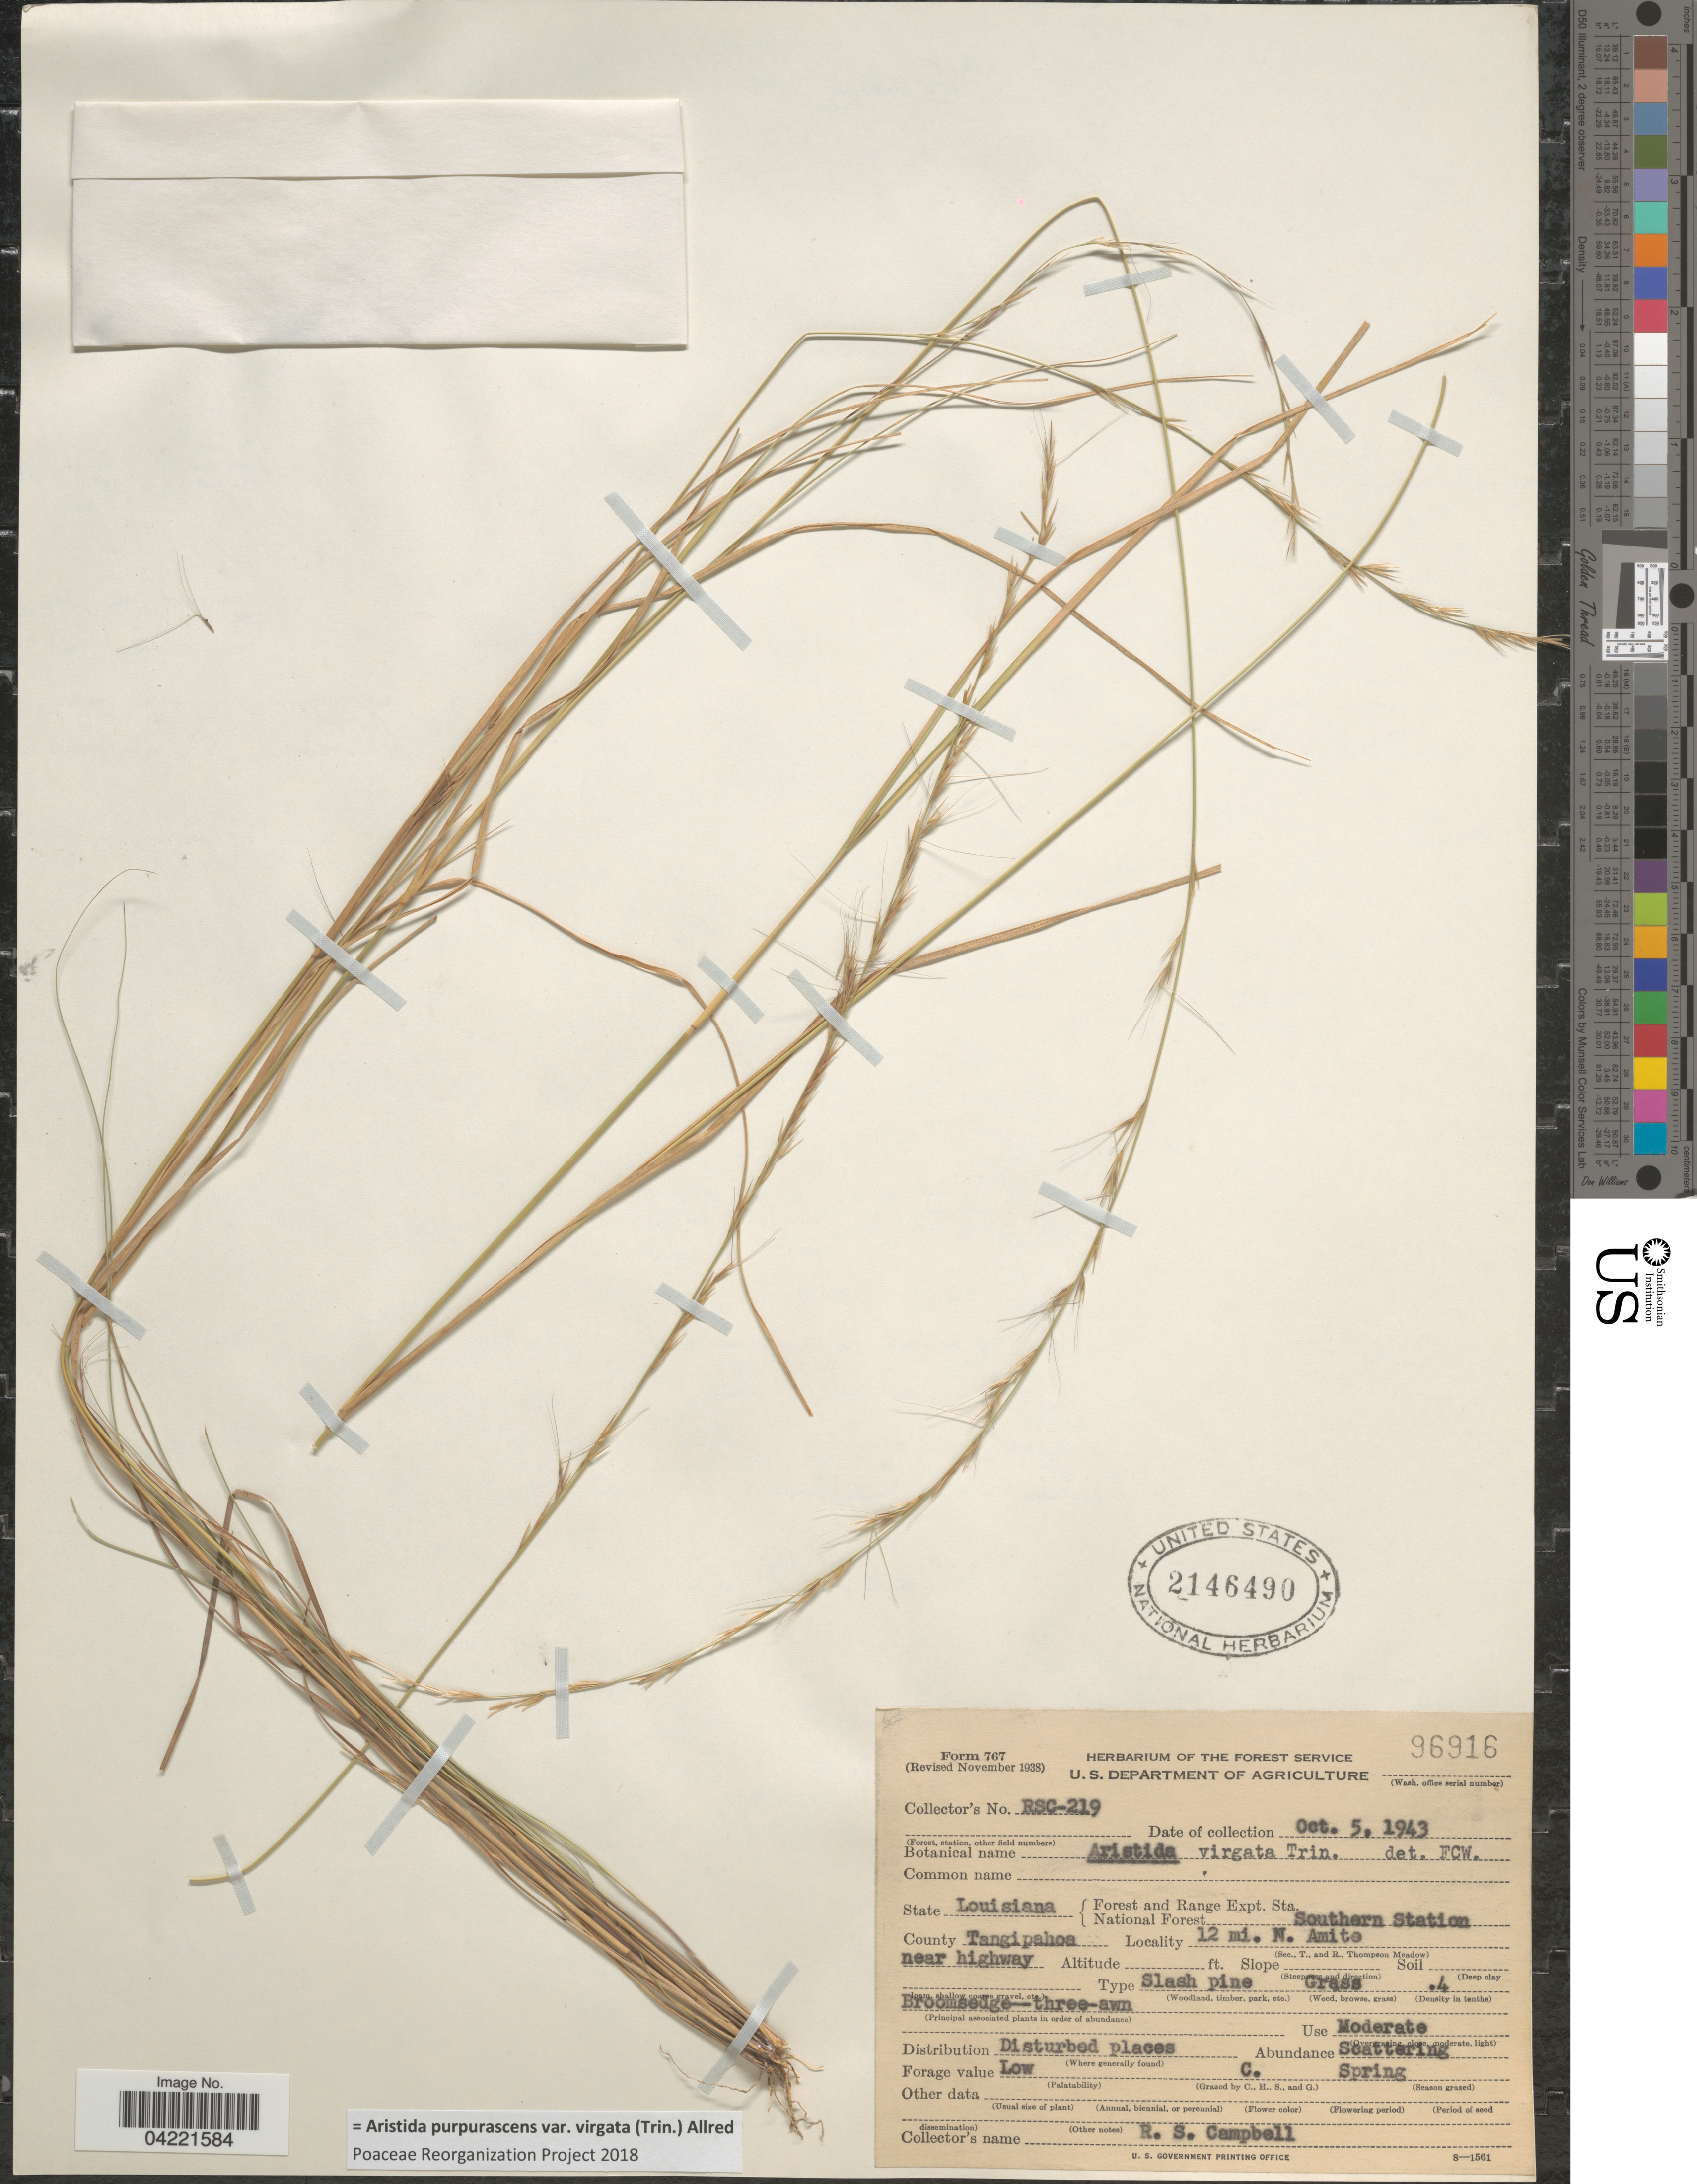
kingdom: Plantae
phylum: Tracheophyta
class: Liliopsida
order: Poales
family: Poaceae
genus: Aristida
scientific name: Aristida purpurascens var. virgata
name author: (Trin.) Allred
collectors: R. S. Campbell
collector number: RSC-219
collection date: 1943-10-05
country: United States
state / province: Louisiana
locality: Forest and Range Expt. Sta. National Forest Southern Station. County Tangipahoa. 12 mi. N. Amite near highway.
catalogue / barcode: US 2146490